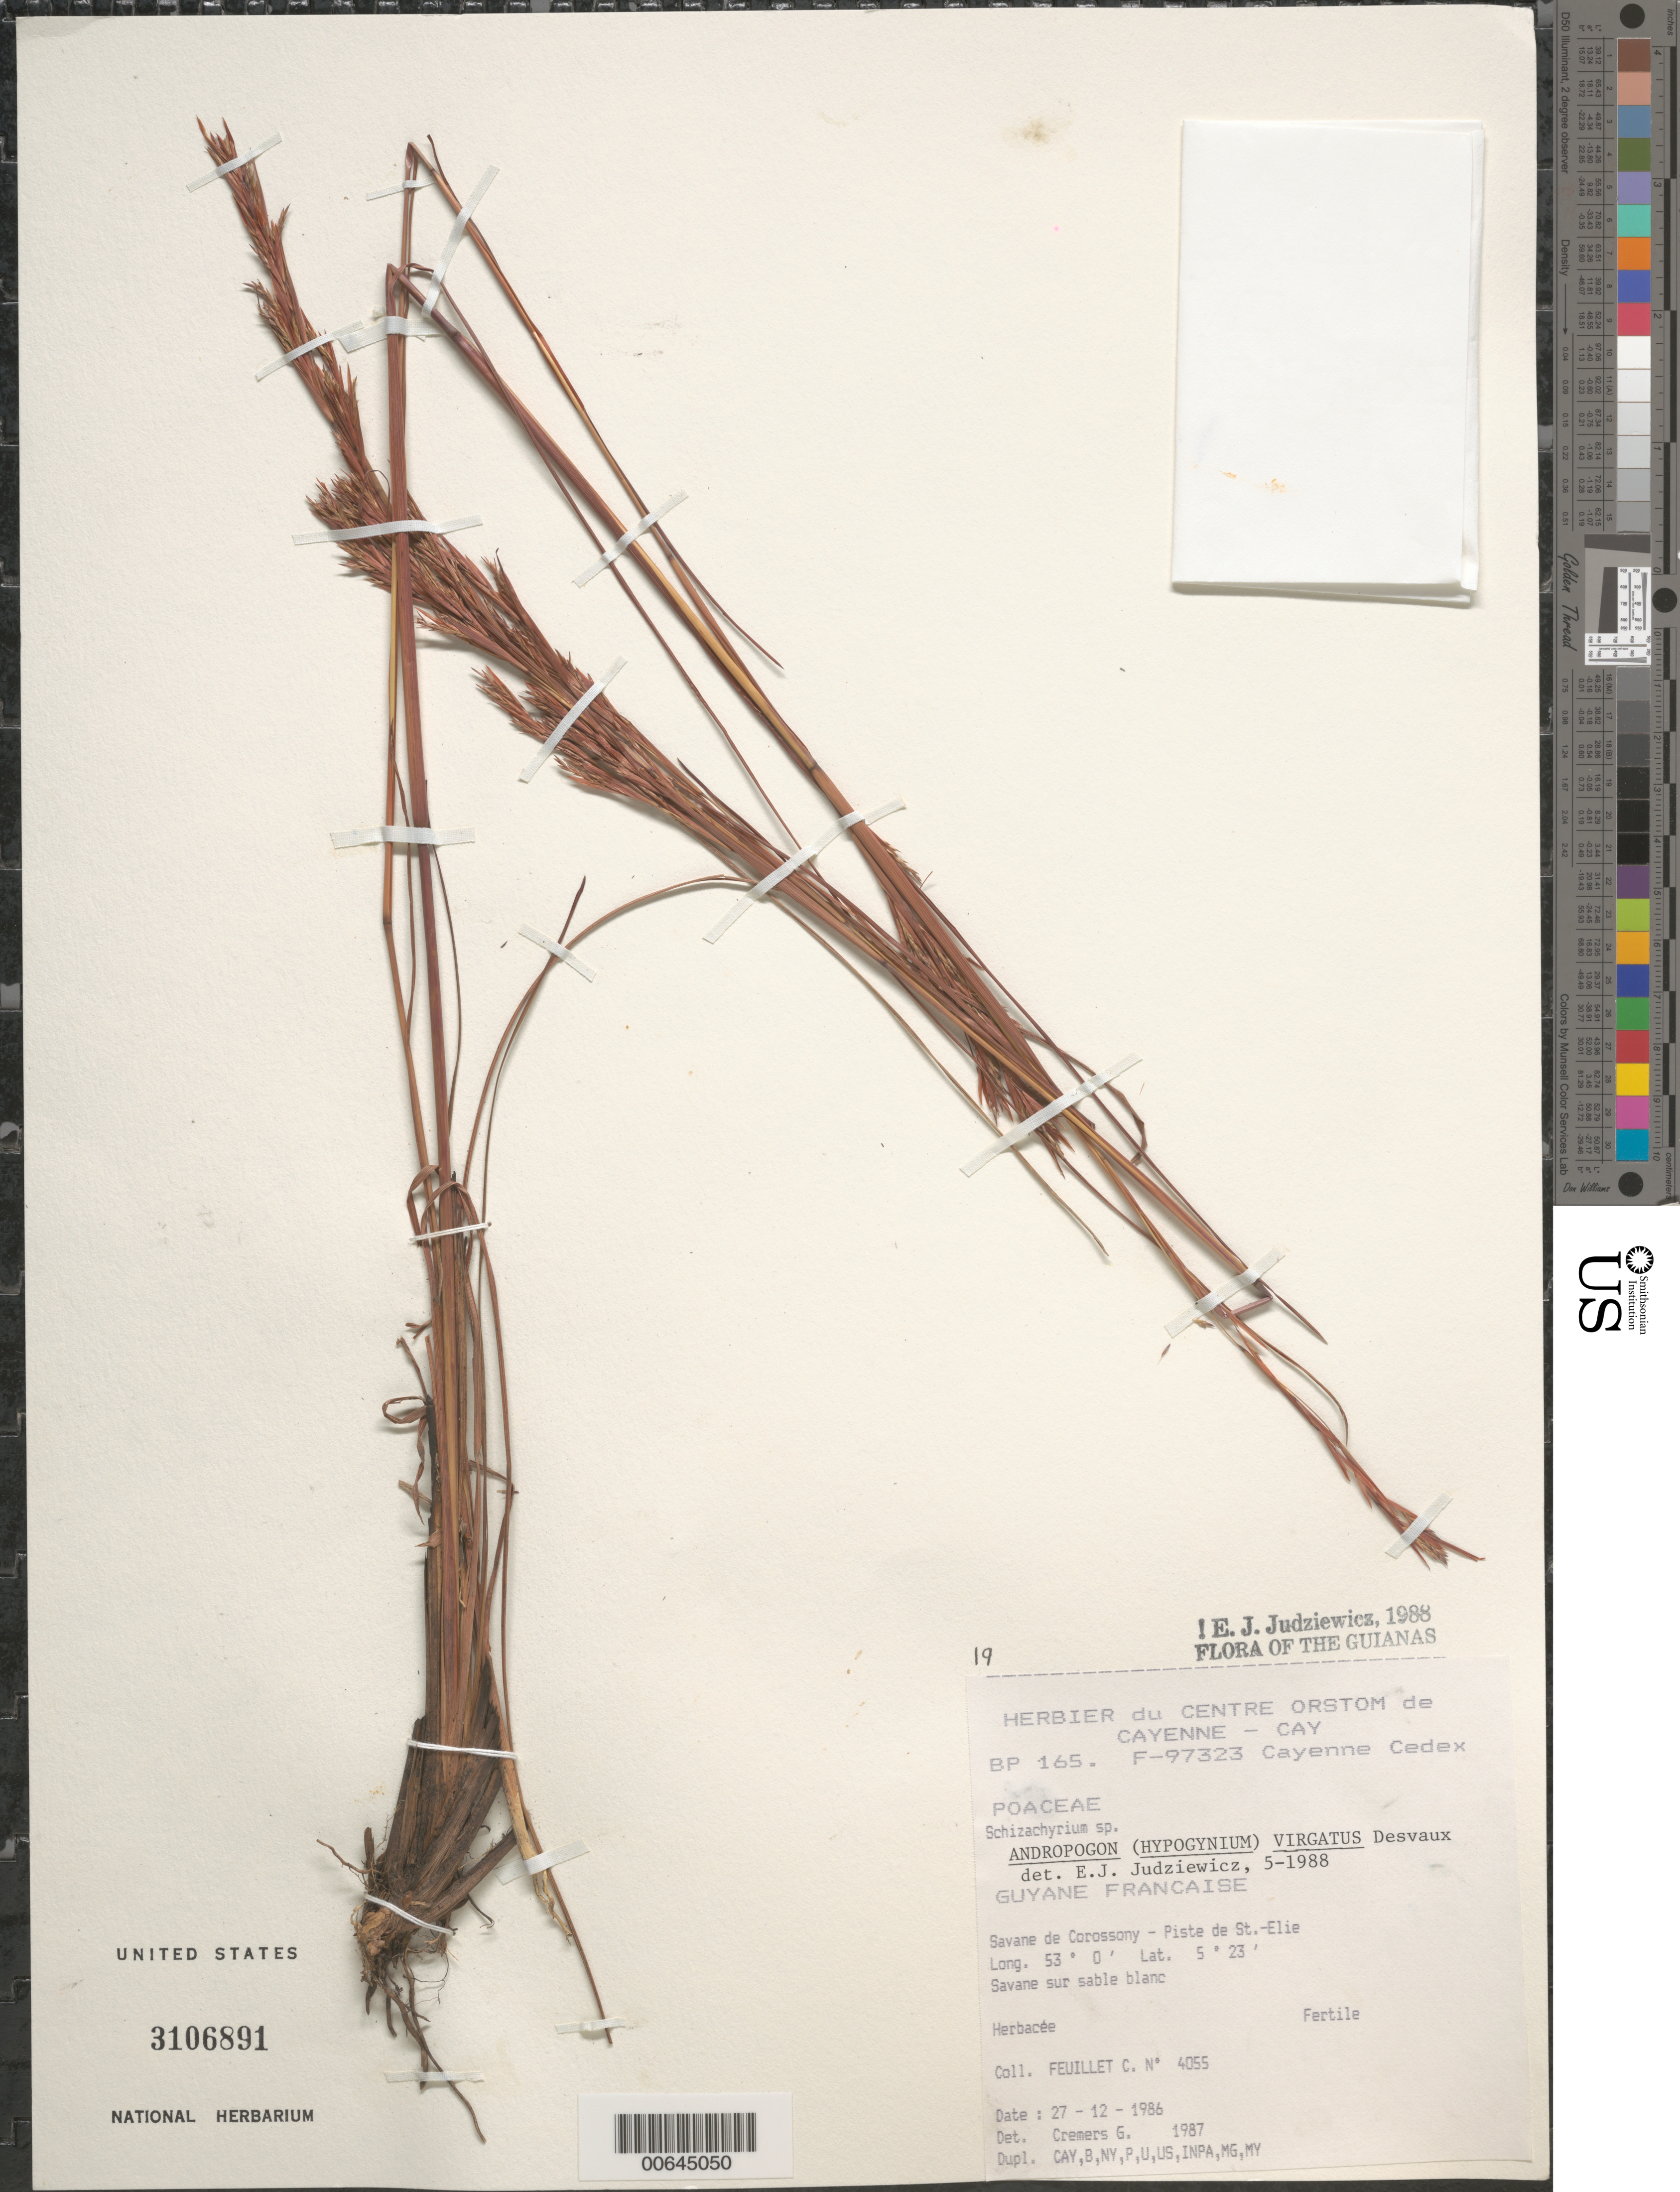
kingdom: Plantae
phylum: Tracheophyta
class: Liliopsida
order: Poales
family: Poaceae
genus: Andropogon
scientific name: Andropogon virgatus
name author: Desv. ex Ham.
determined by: Judziewicz, E. J.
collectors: C. Feuillet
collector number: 4055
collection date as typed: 27-Dec-86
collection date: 1986-12-27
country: French Guiana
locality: Savane de Corossony, Piste de Saint-Élie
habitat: Savane sur sable blanc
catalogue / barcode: US 3106891